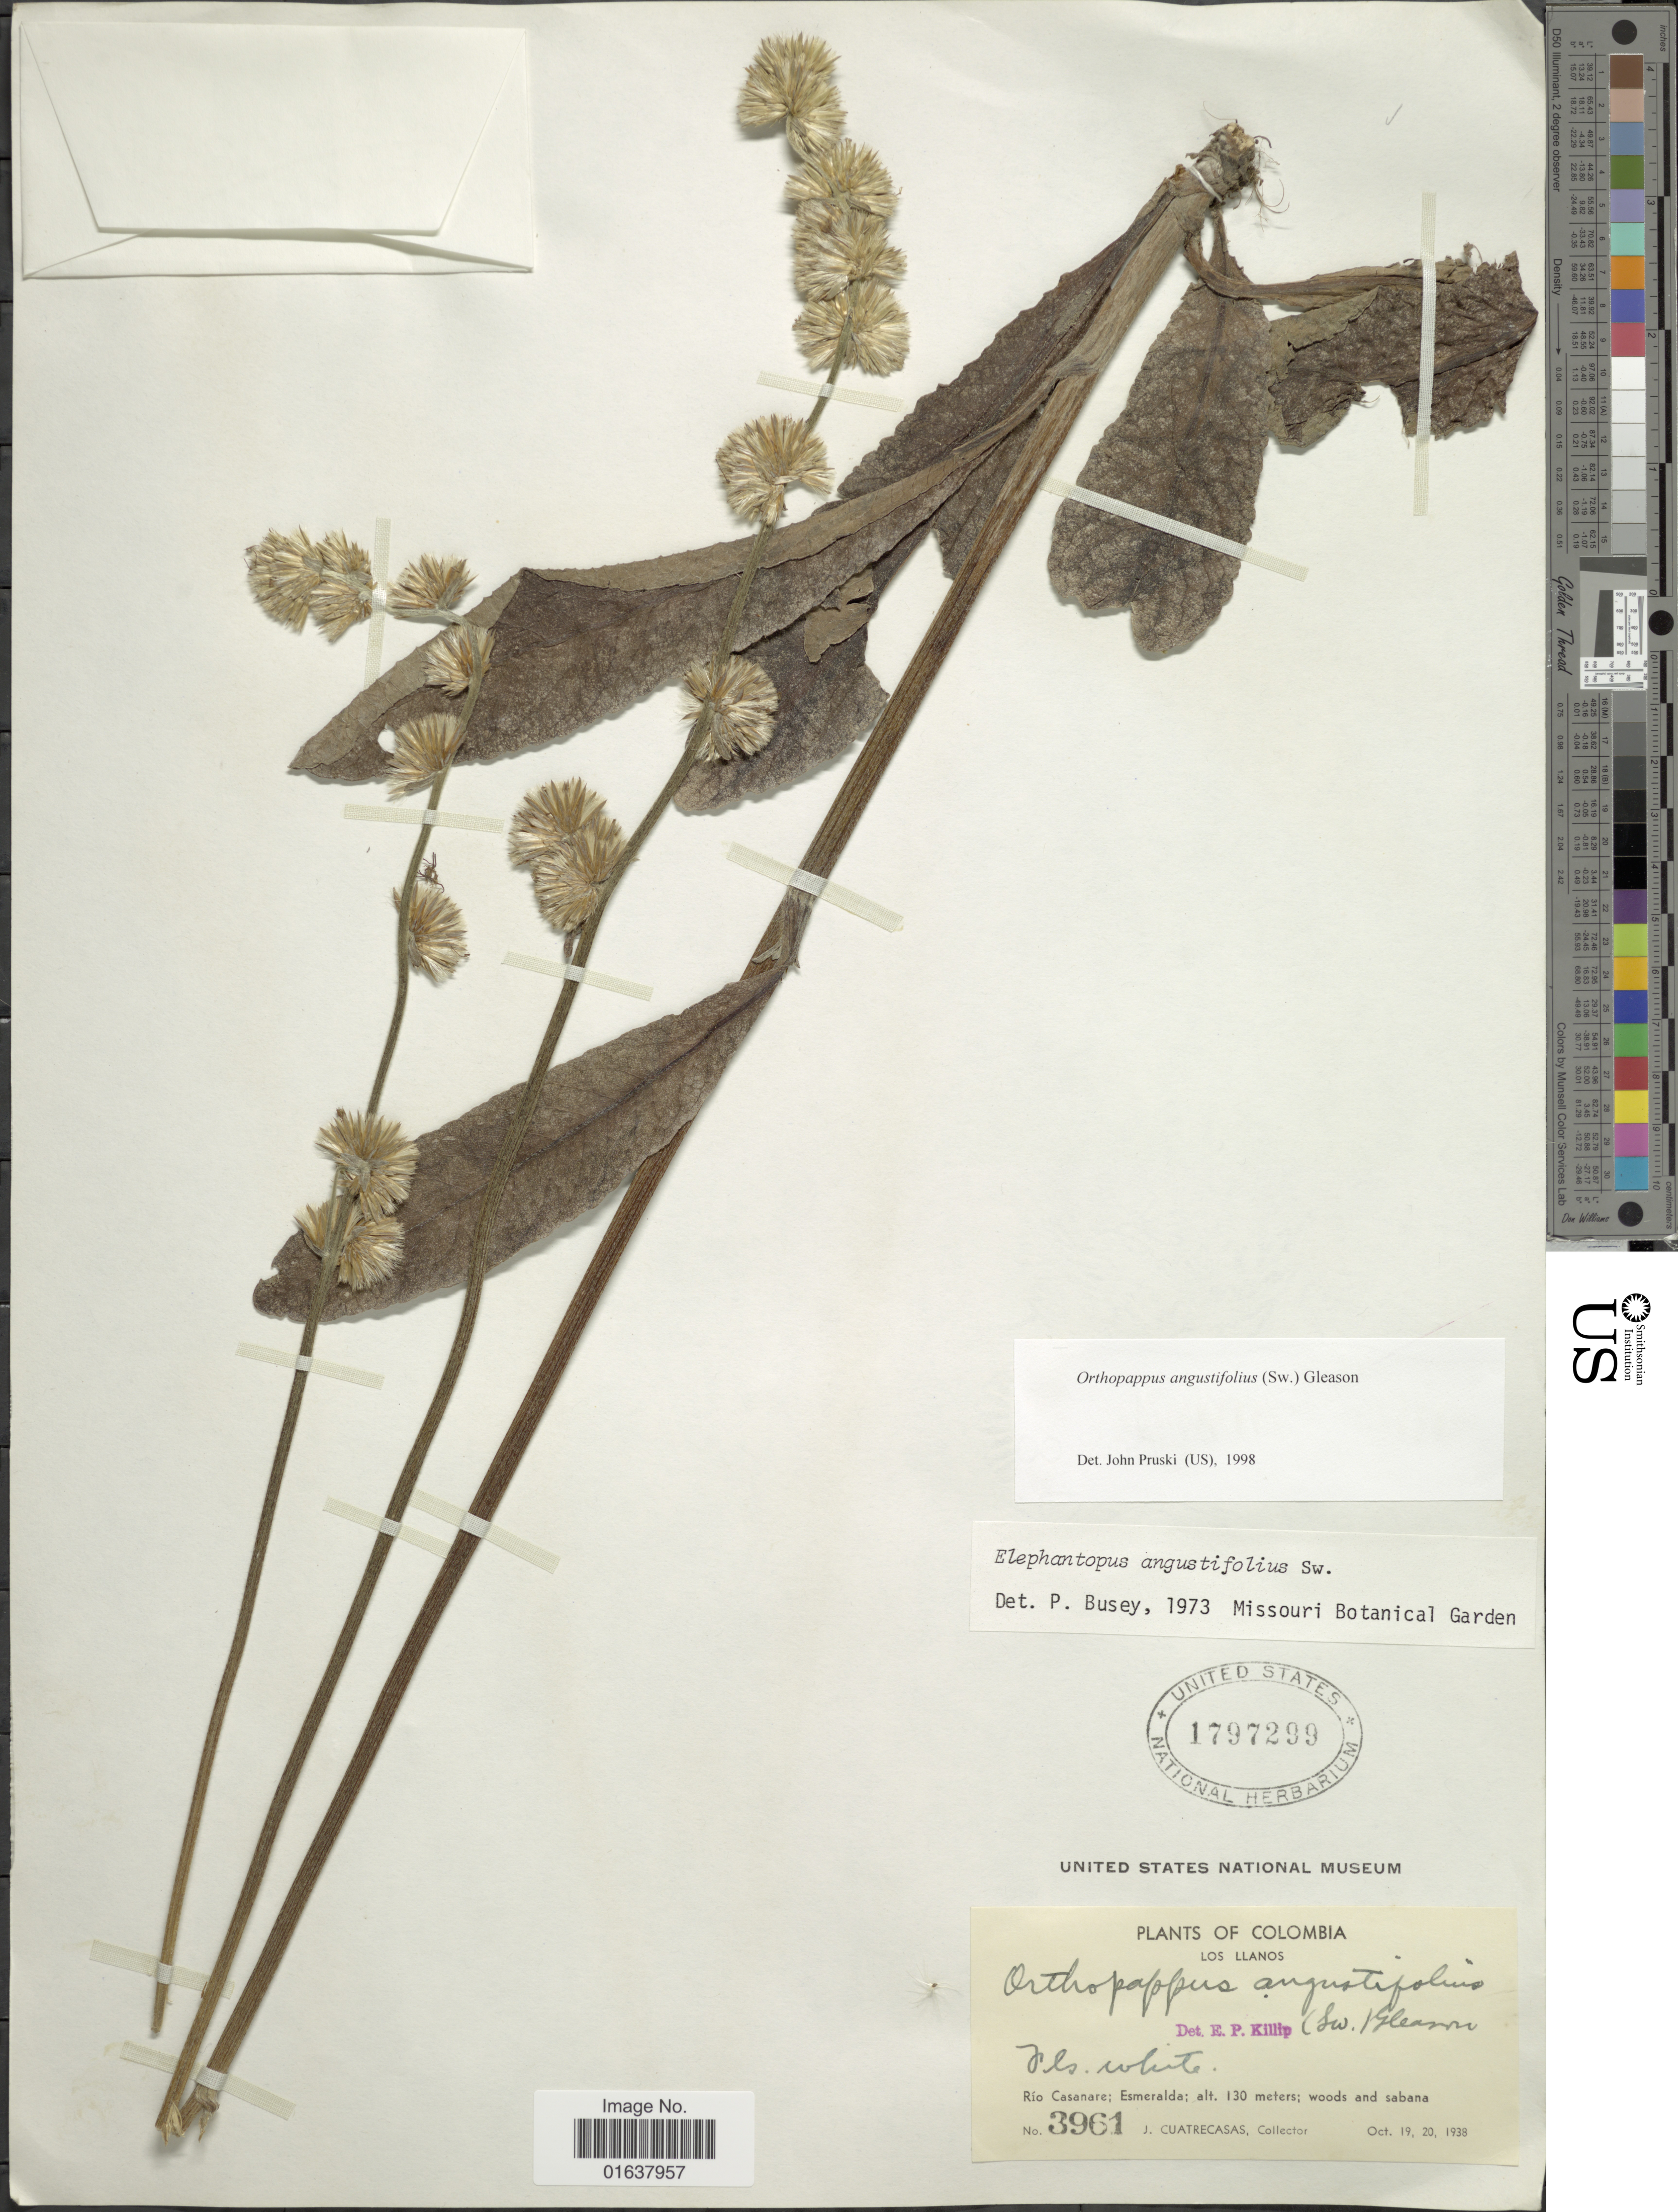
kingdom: Plantae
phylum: Tracheophyta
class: Magnoliopsida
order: Asterales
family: Asteraceae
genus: Orthopappus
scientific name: Orthopappus angustifolius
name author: (Sw.) Gleason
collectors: J. Cuatrecasas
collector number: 3961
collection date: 1938-10-19/1938-10-20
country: Colombia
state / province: Casanare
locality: Los Llanos. Rio Casanare: Esmeralda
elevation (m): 130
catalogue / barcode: US 1797299